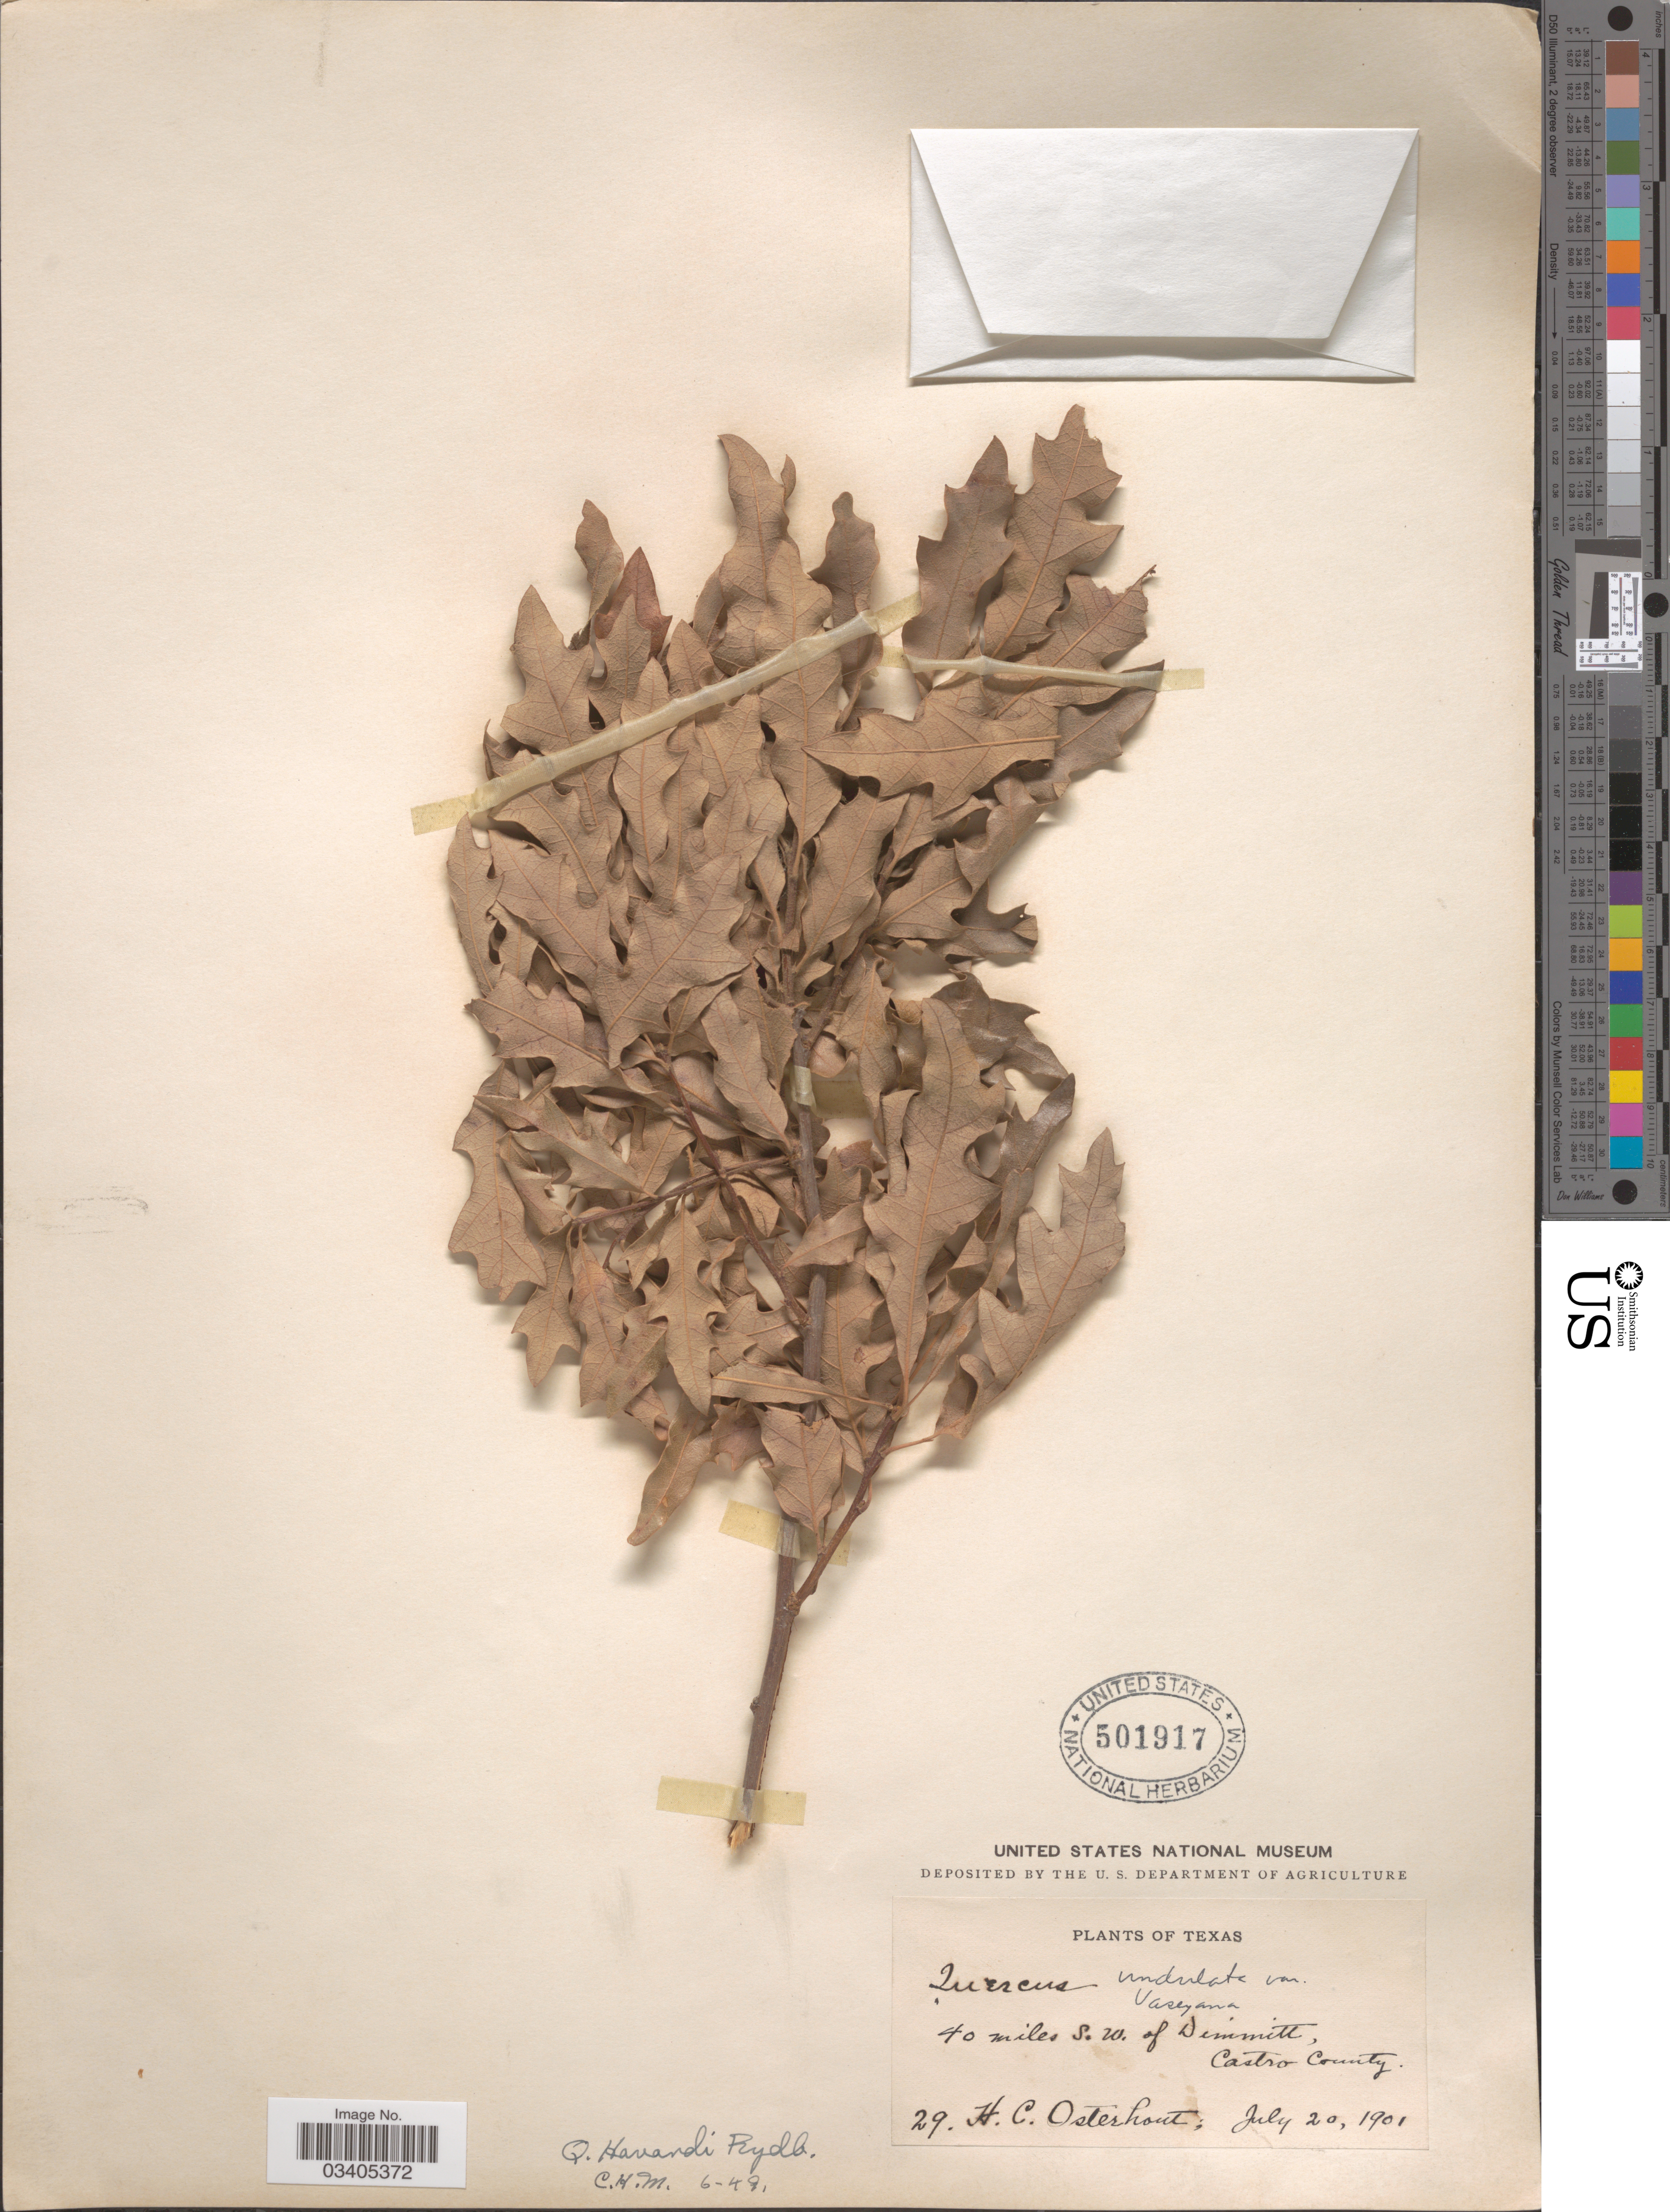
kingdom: Plantae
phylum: Tracheophyta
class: Magnoliopsida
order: Fagales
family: Fagaceae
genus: Quercus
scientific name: Quercus havardii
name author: Rydb.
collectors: H. Osterhout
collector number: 29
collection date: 1901-07-20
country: United States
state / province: Texas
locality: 40 miles S.W. of Dimmitt, Castro County.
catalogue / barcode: US 501917